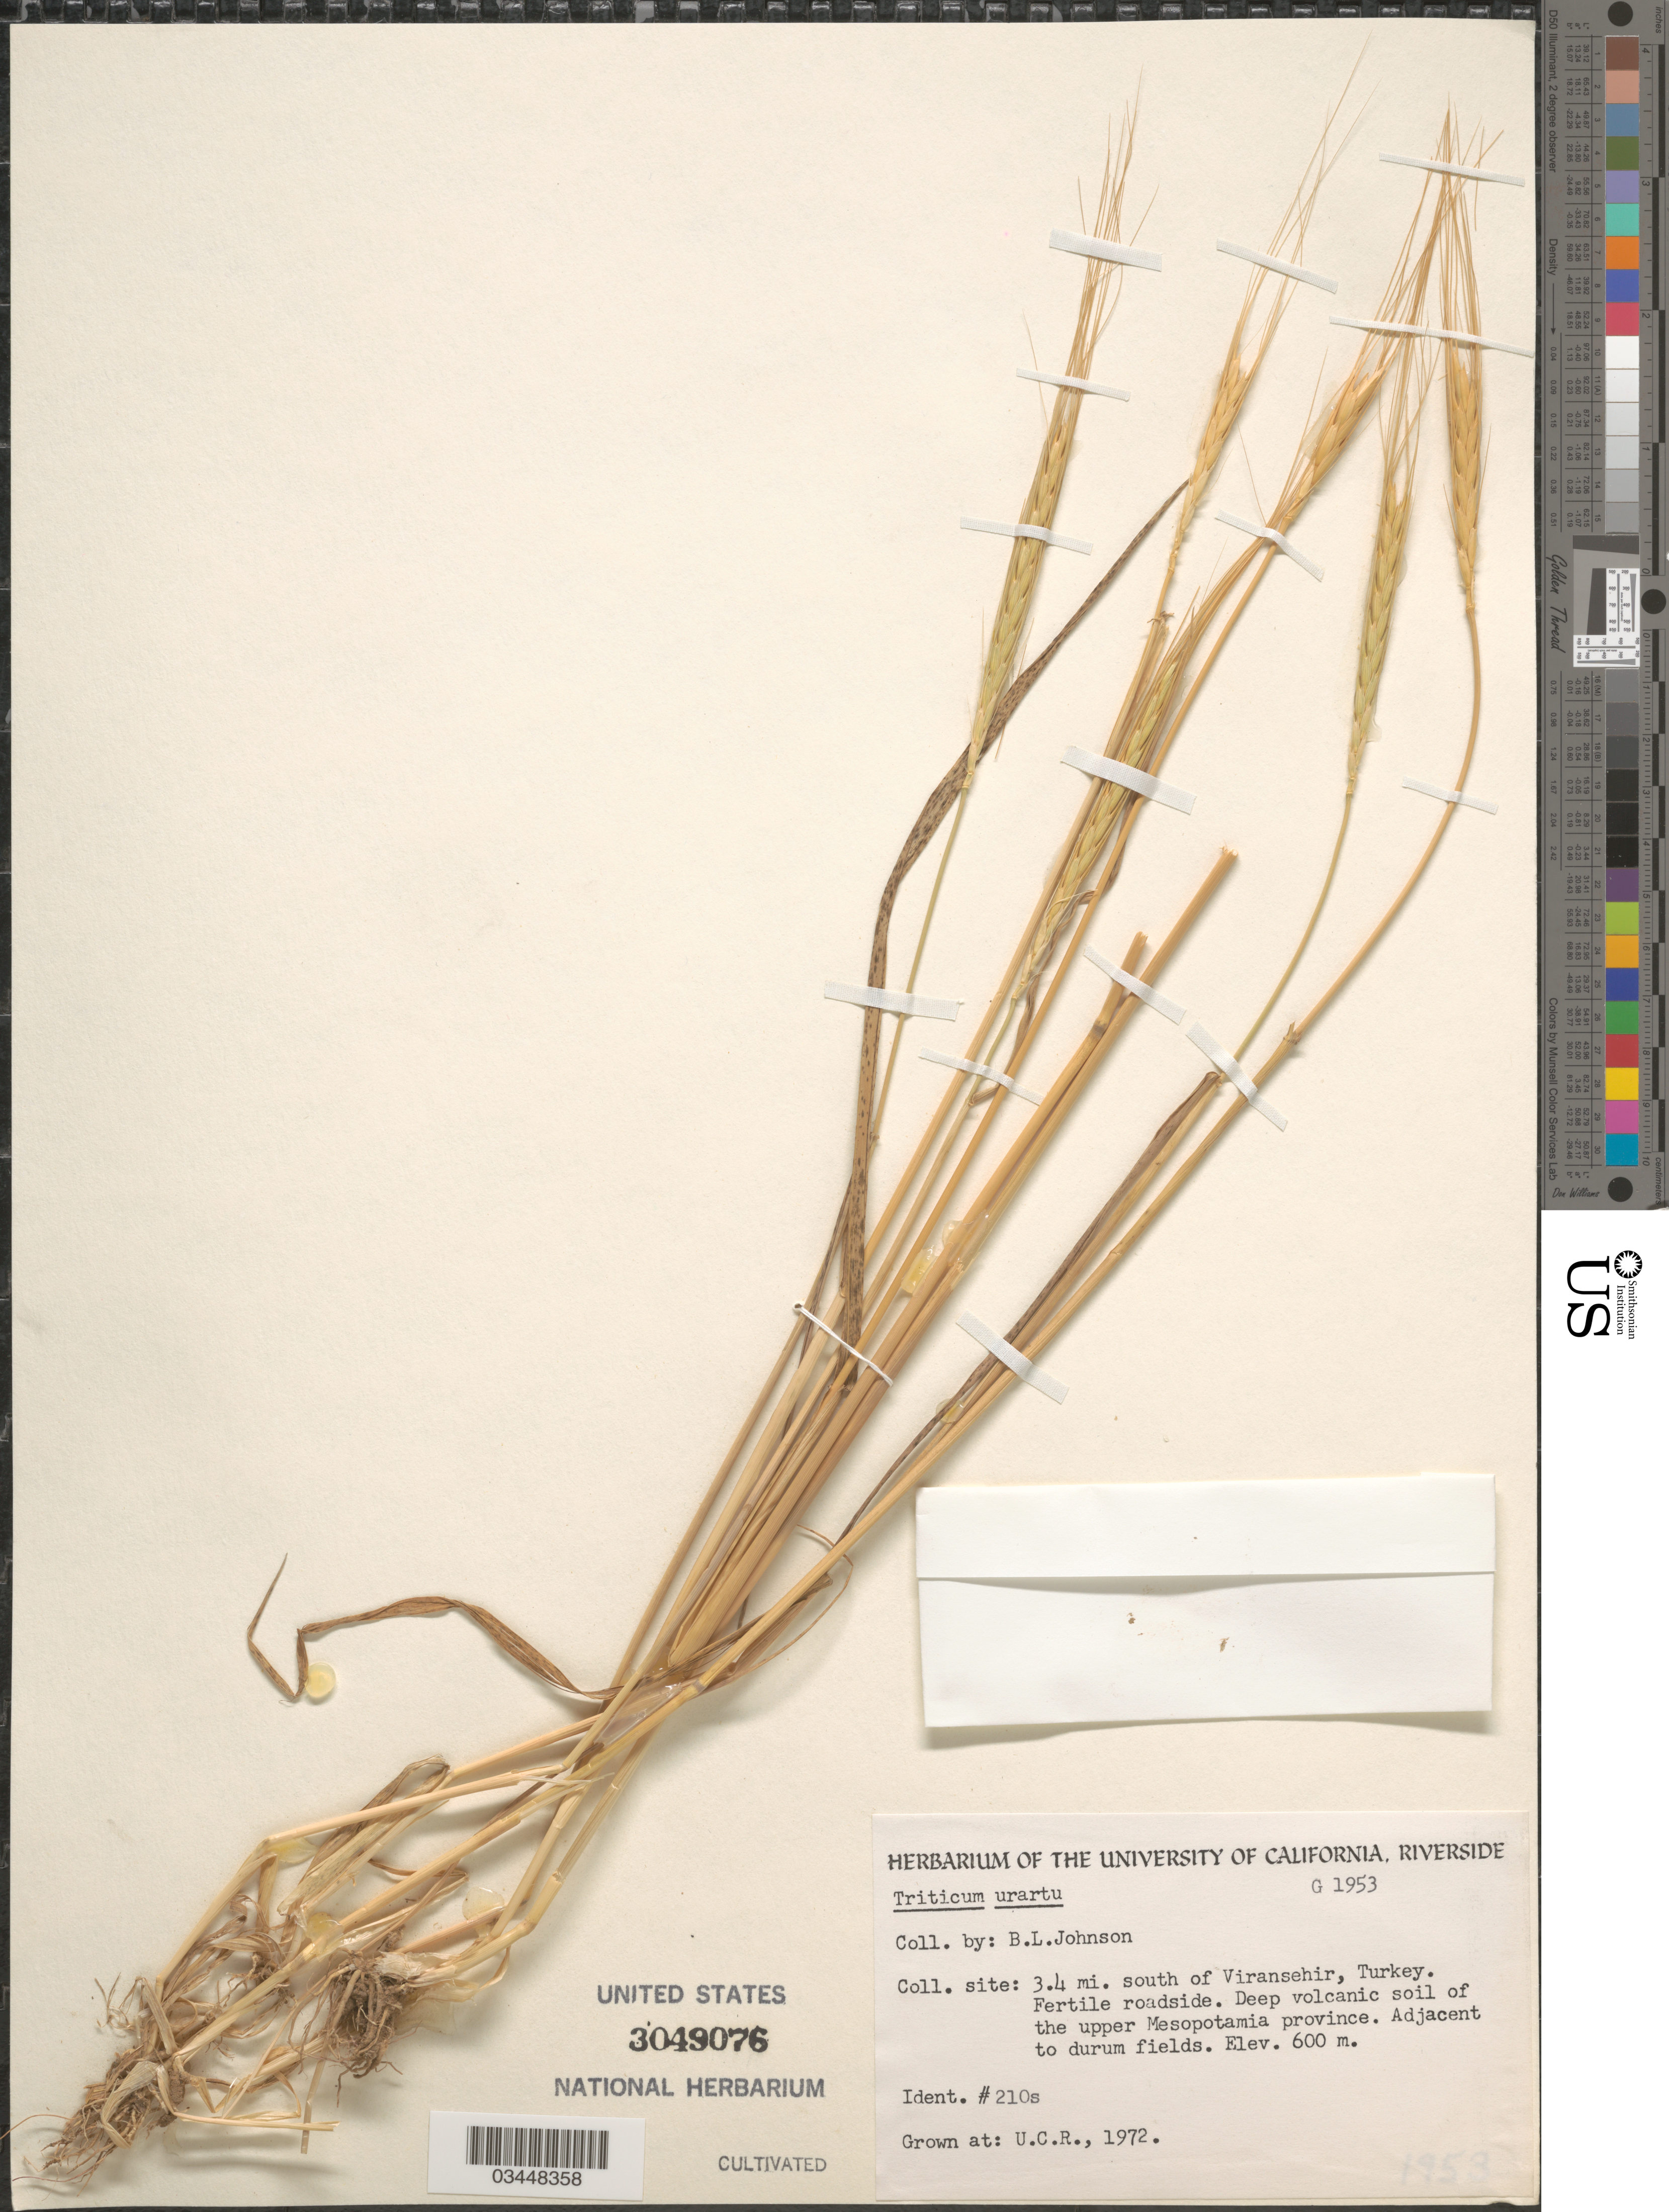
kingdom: Plantae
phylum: Tracheophyta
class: Liliopsida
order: Poales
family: Poaceae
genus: Triticum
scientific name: Triticum urartu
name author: Thumanjan ex Gandilyan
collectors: ex herb. Univ. of California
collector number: G1953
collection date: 1972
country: United States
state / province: California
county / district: Riverside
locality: U.C.R.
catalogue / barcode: US 3049076